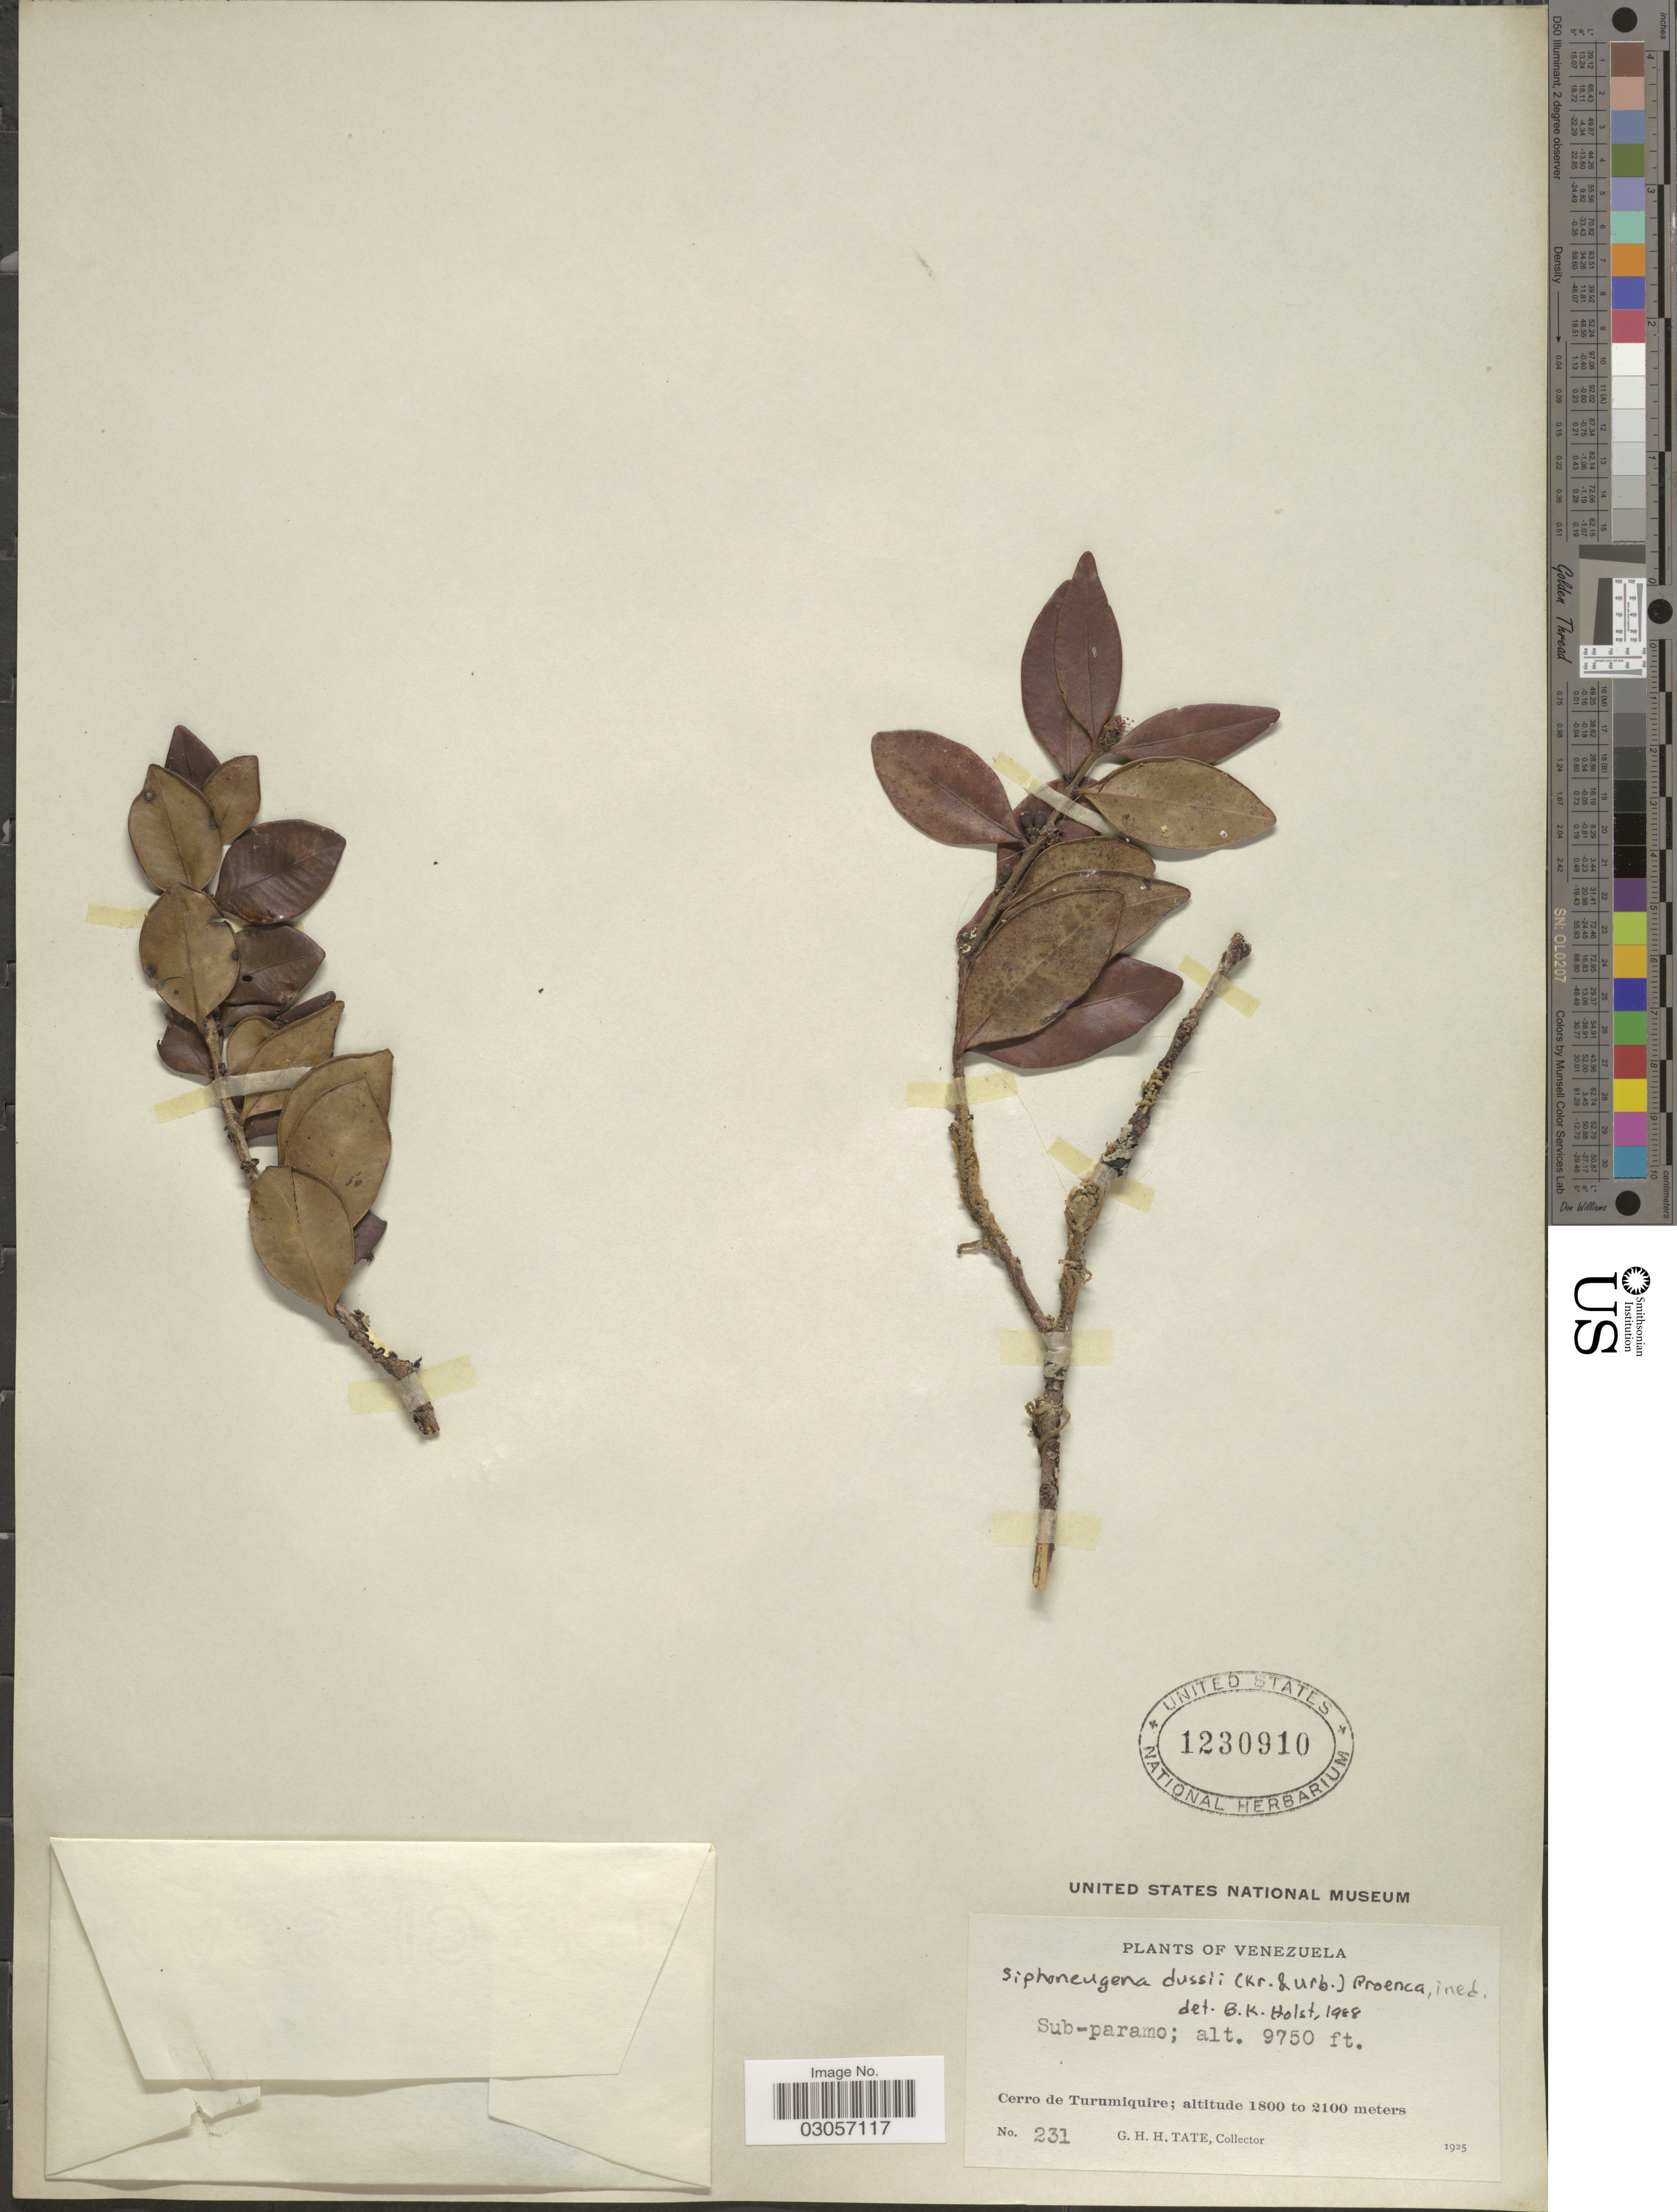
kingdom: Plantae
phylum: Tracheophyta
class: Magnoliopsida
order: Myrtales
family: Myrtaceae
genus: Siphoneugena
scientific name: Siphoneugena dussii var. dussii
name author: (Krug & Urb.) Proença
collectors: G. H. H.Tate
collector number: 231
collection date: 1925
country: Venezuela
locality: Cerro de Turumiquire.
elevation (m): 1800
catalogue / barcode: US 1230910